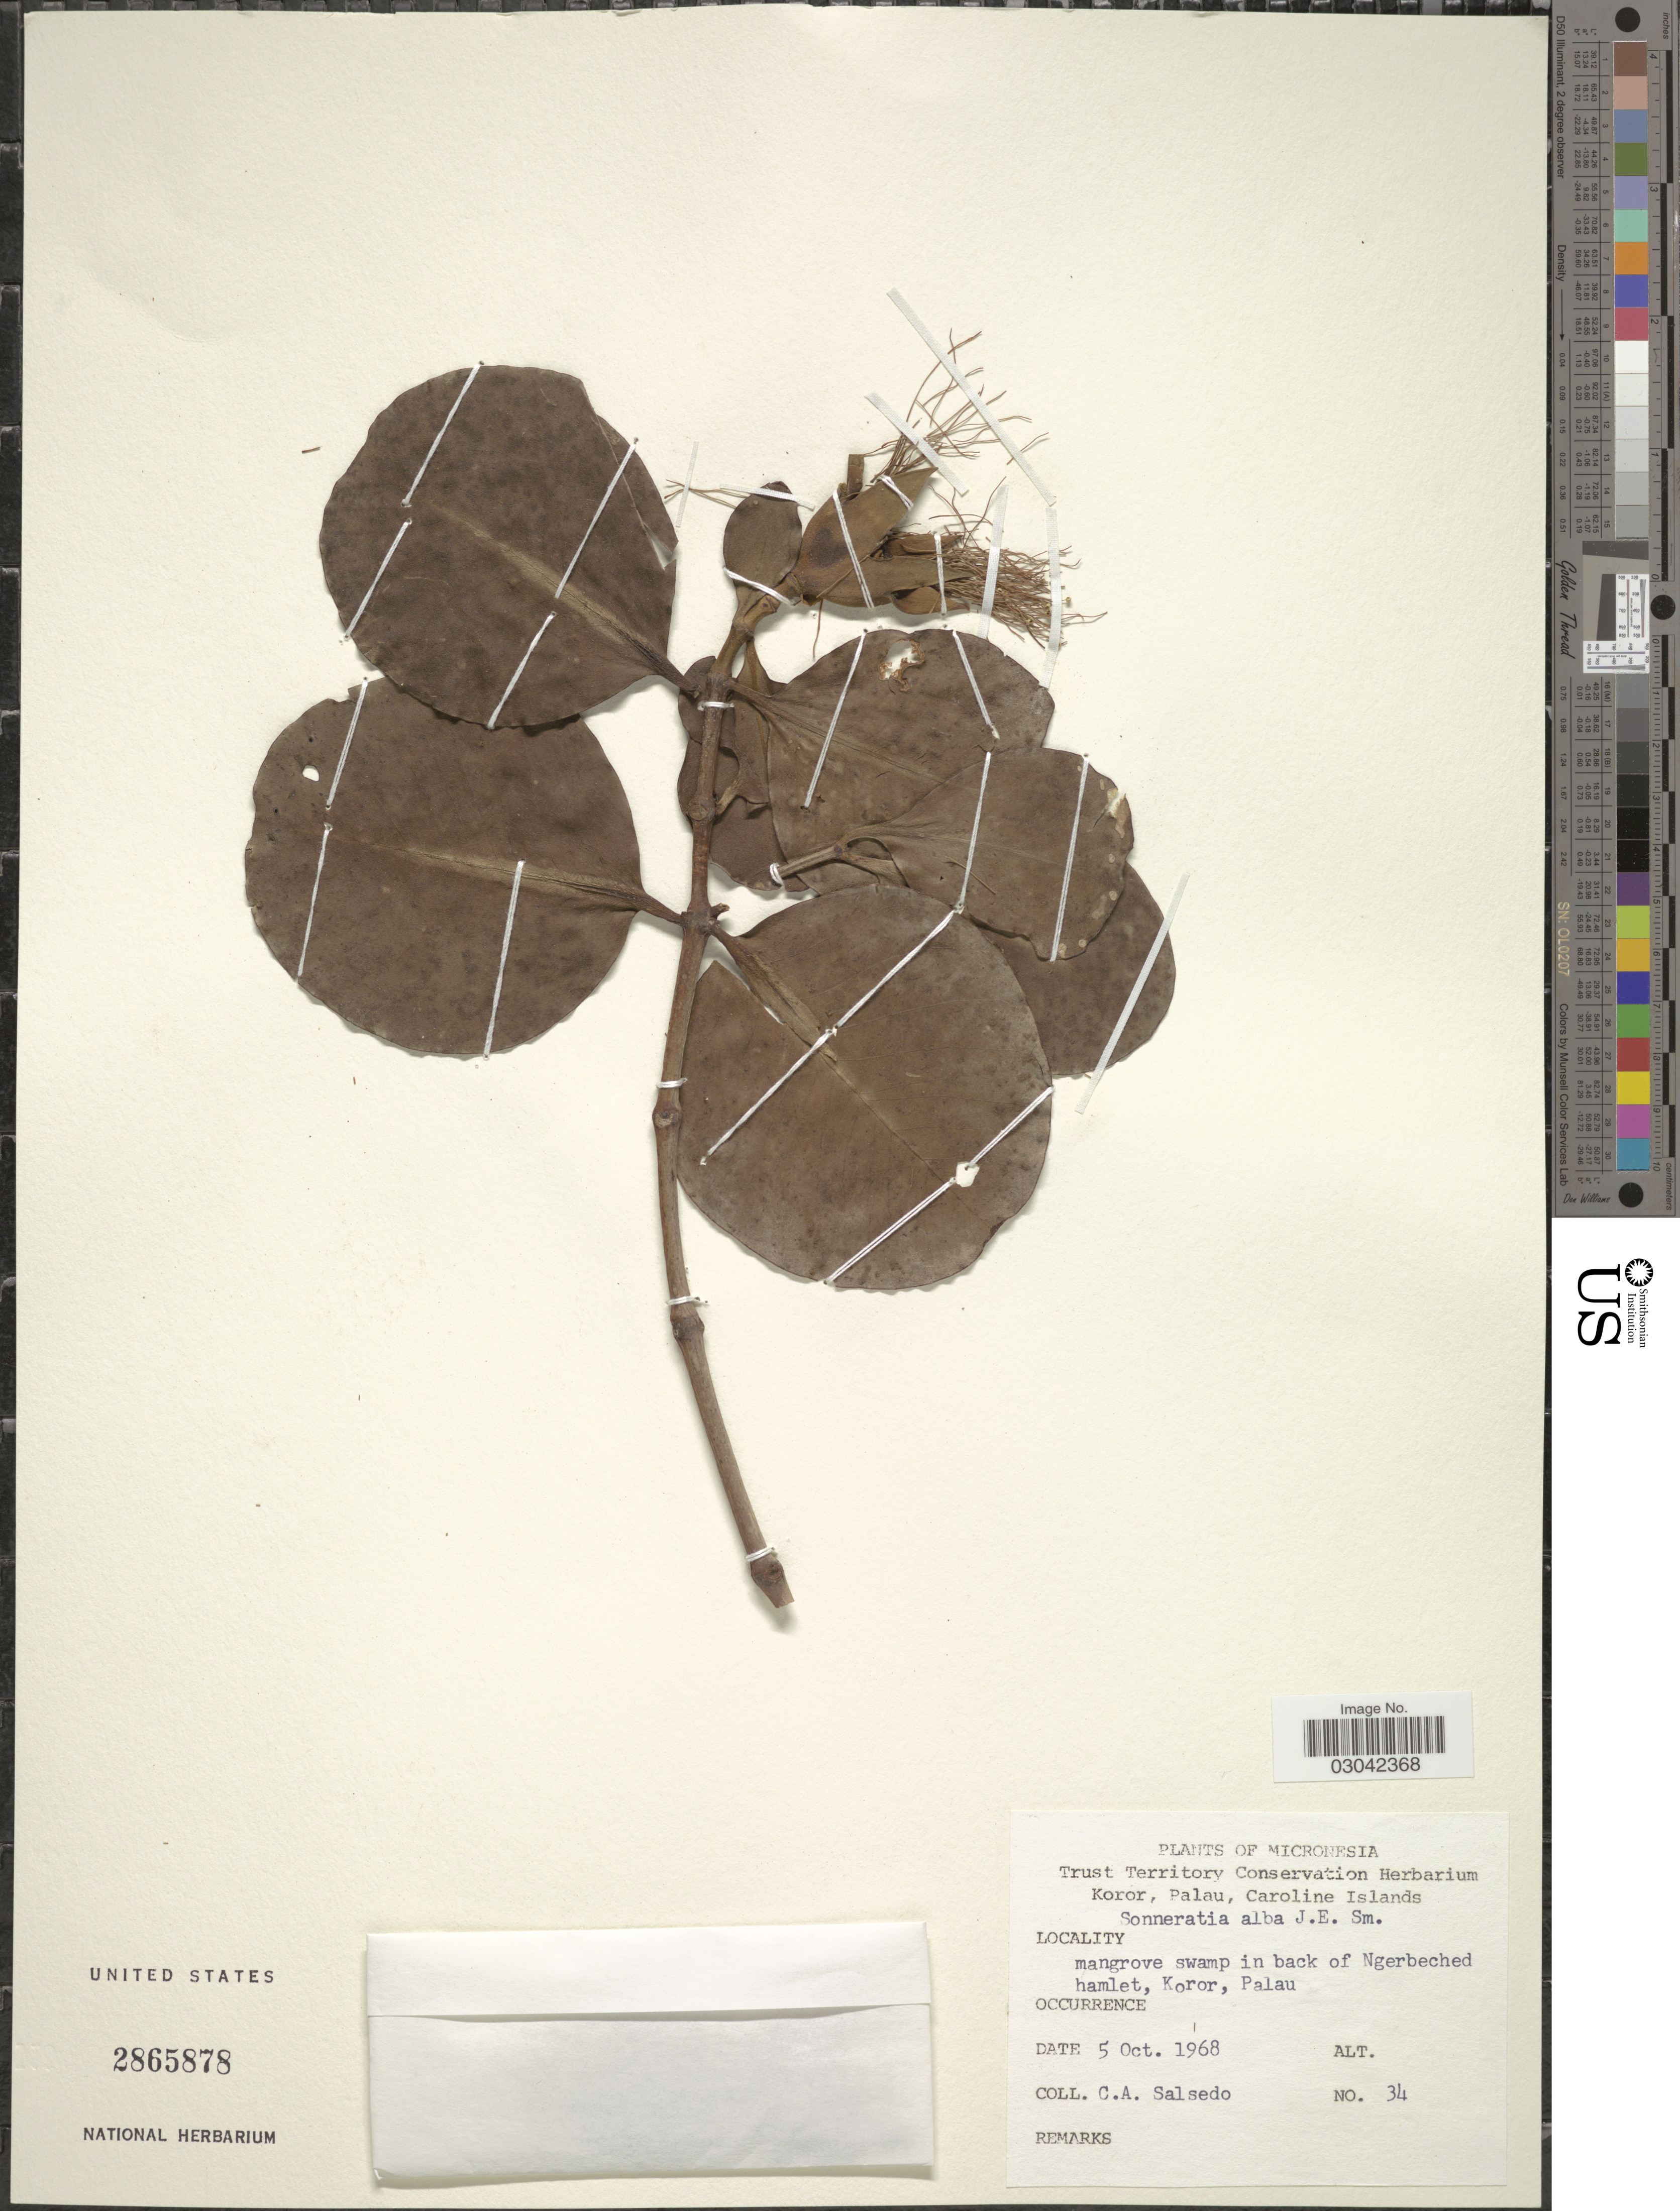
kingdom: Plantae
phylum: Tracheophyta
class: Magnoliopsida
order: Myrtales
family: Lythraceae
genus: Sonneratia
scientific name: Sonneratia alba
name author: Sm.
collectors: C.A. Salsedo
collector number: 34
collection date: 1968-10-05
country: Palau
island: Oreor [Koror]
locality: Micronesia. Koror, Palau, Caroline Islands. Mangrove swamp in back of Ngerbeched hamlet., Koror, Palau.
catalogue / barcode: US 2865878